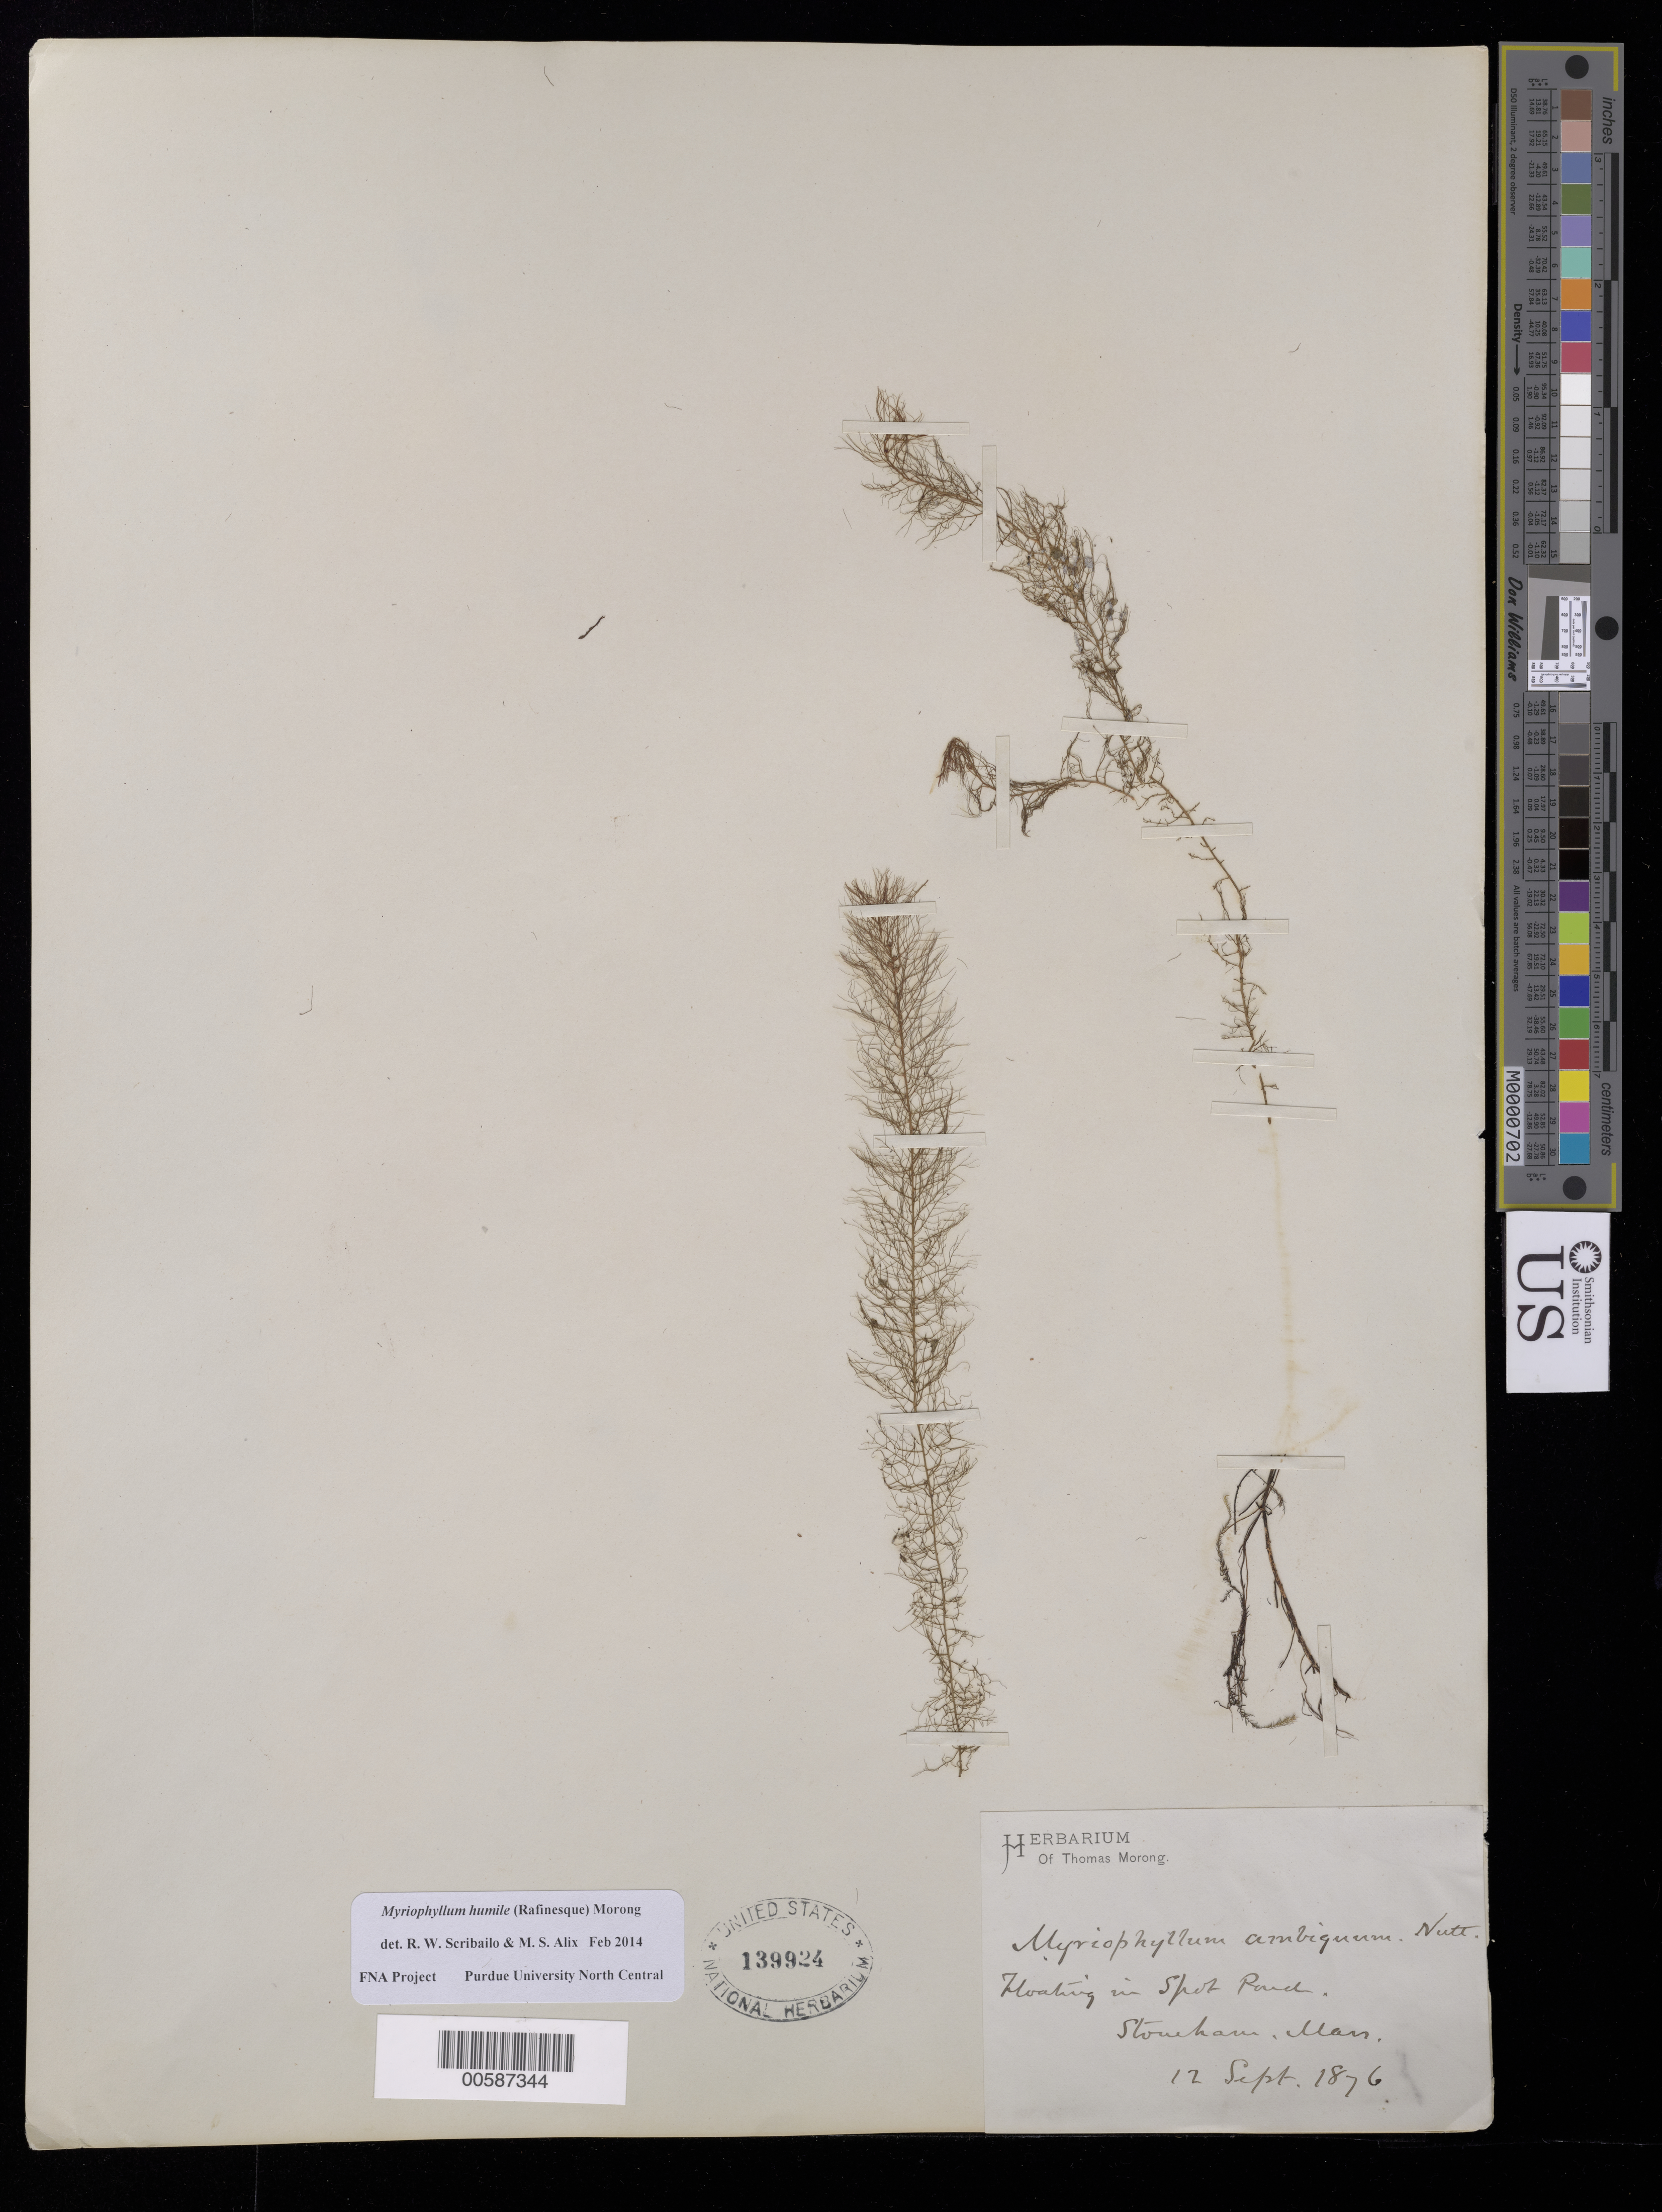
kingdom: Plantae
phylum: Tracheophyta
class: Magnoliopsida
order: Saxifragales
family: Haloragaceae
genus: Myriophyllum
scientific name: Myriophyllum humile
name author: (Raf.) Morong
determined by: Scribailo, R. W.; Alix, M. S.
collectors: T. Morong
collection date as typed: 12 Sep 1876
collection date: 1876-09-12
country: United States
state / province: Massachusetts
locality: Stoneham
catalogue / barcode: US 139924